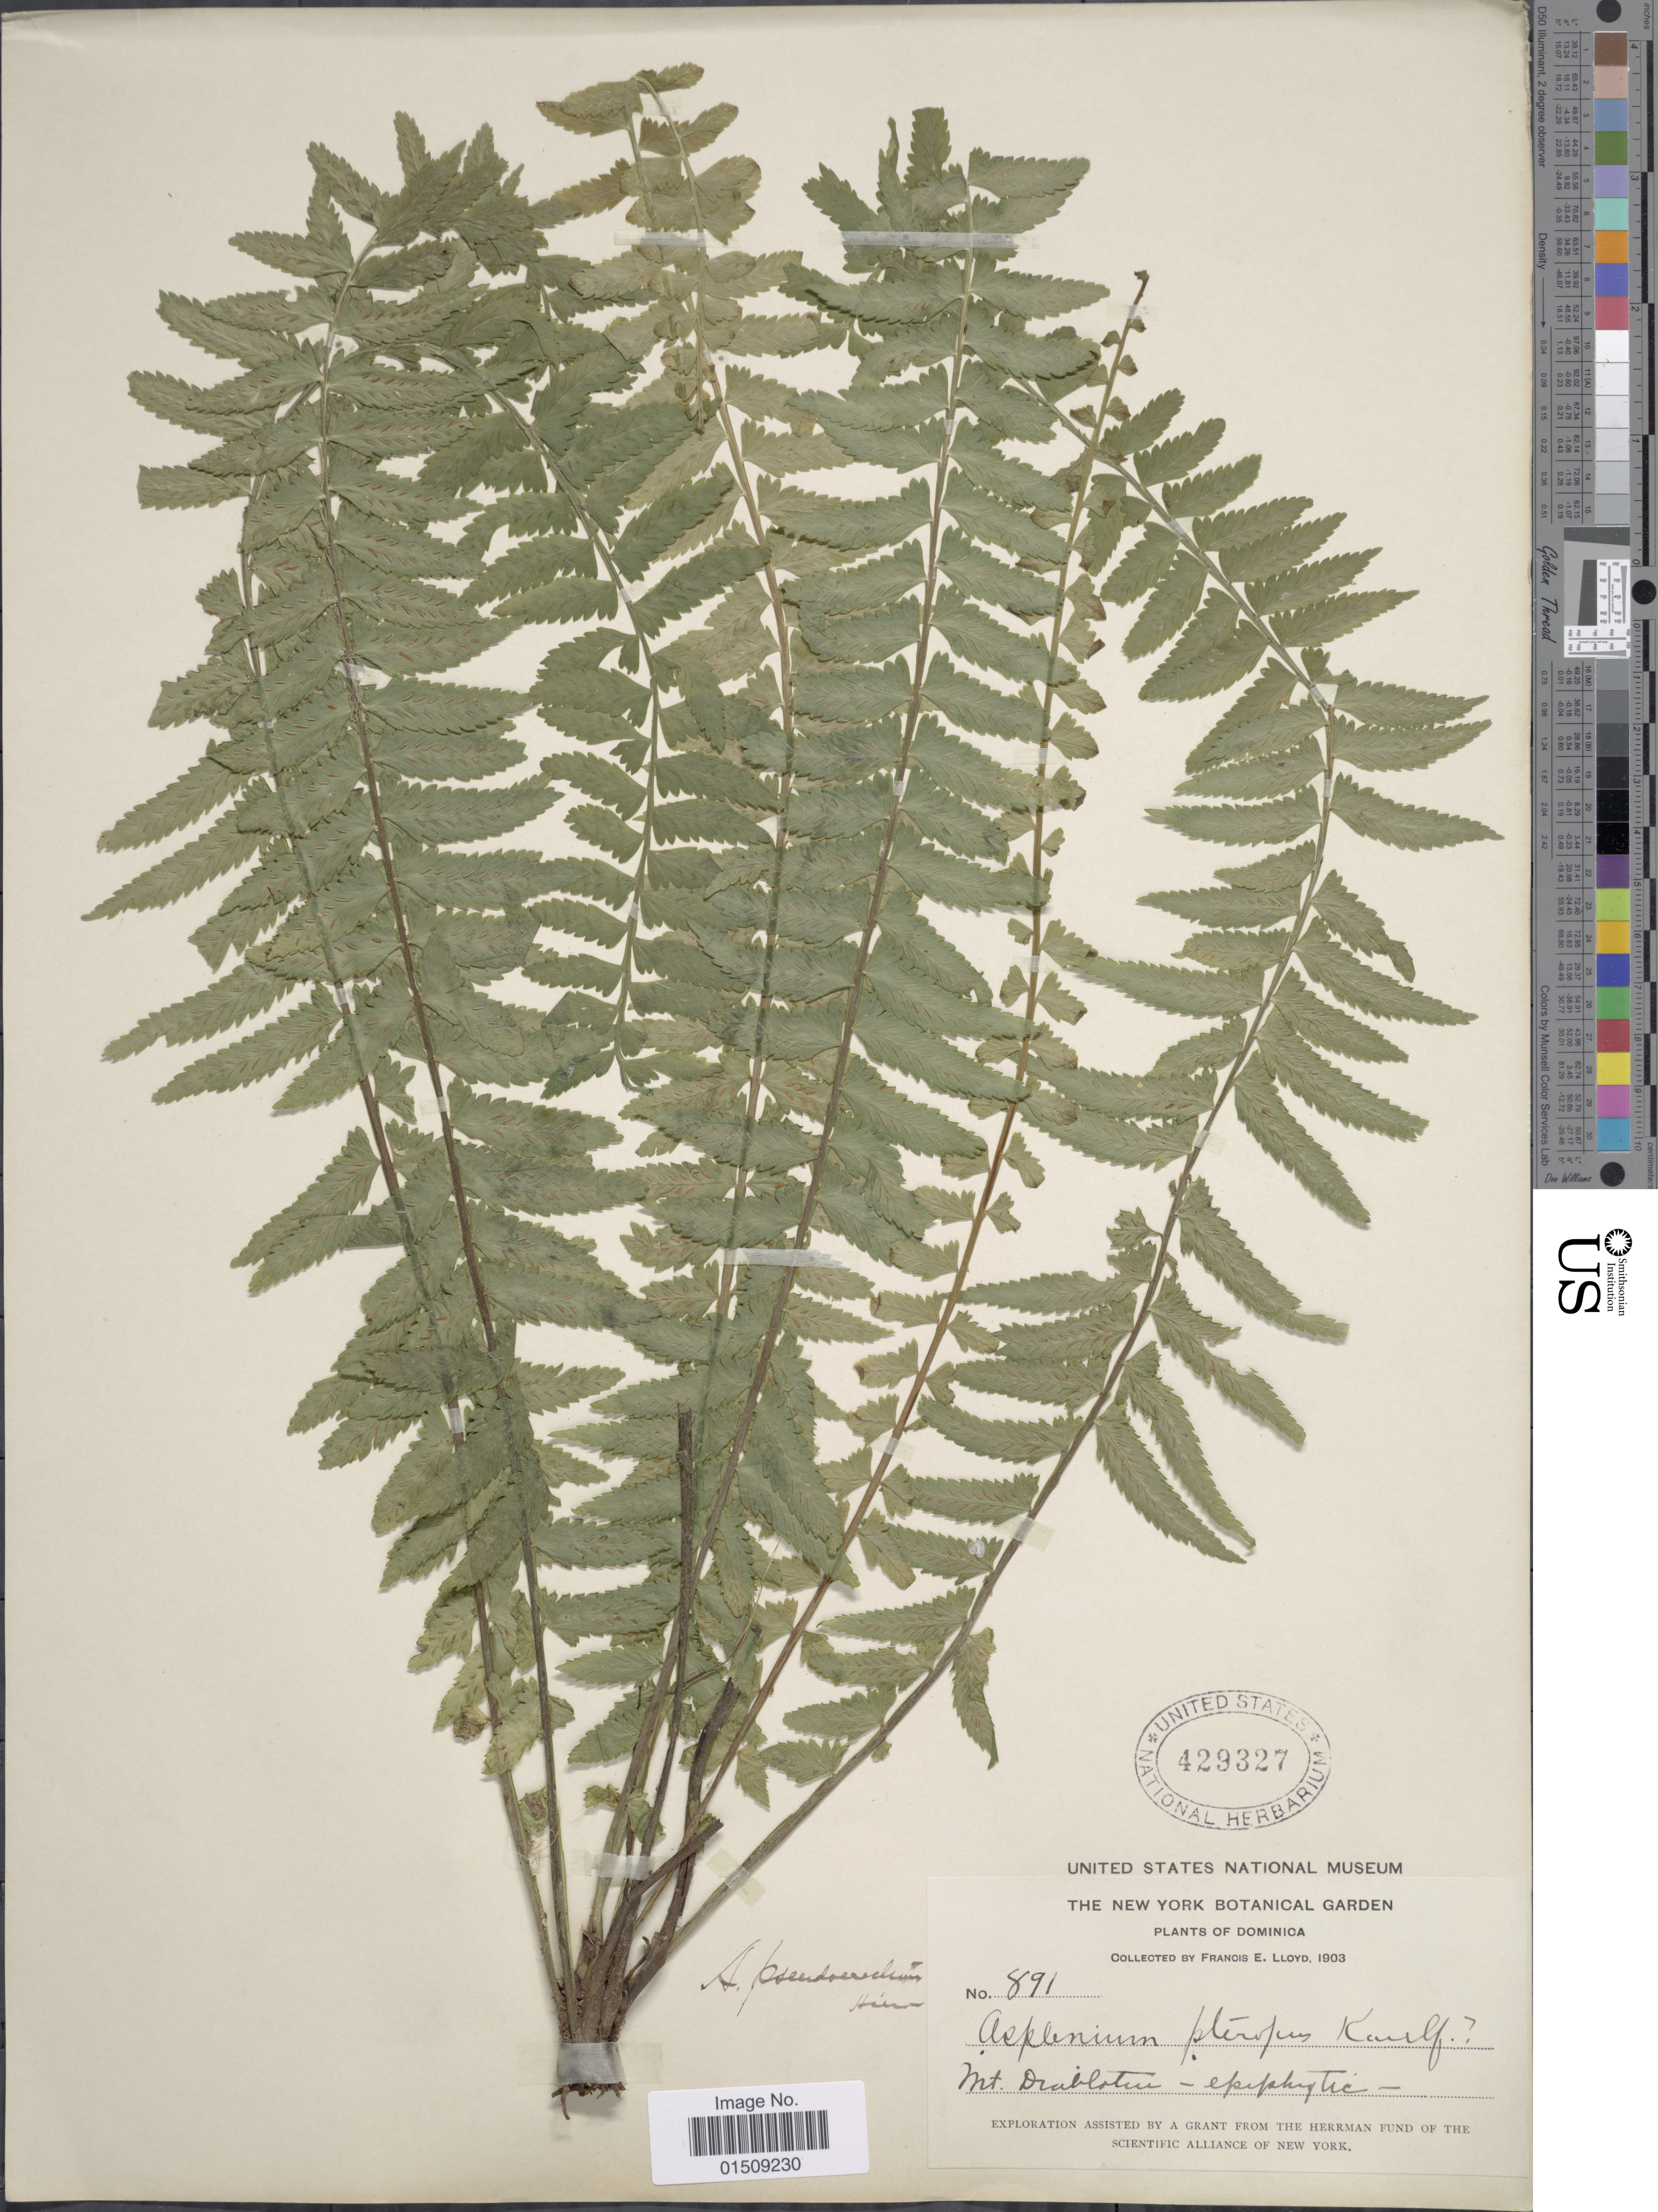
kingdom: Plantae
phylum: Tracheophyta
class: Polypodiopsida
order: Polypodiales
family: Aspleniaceae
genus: Asplenium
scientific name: Asplenium pteropus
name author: Kaulf.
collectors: Lloyd, C. E.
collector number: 891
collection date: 1903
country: Dominica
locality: Mt. Diablotin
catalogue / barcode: US 429327